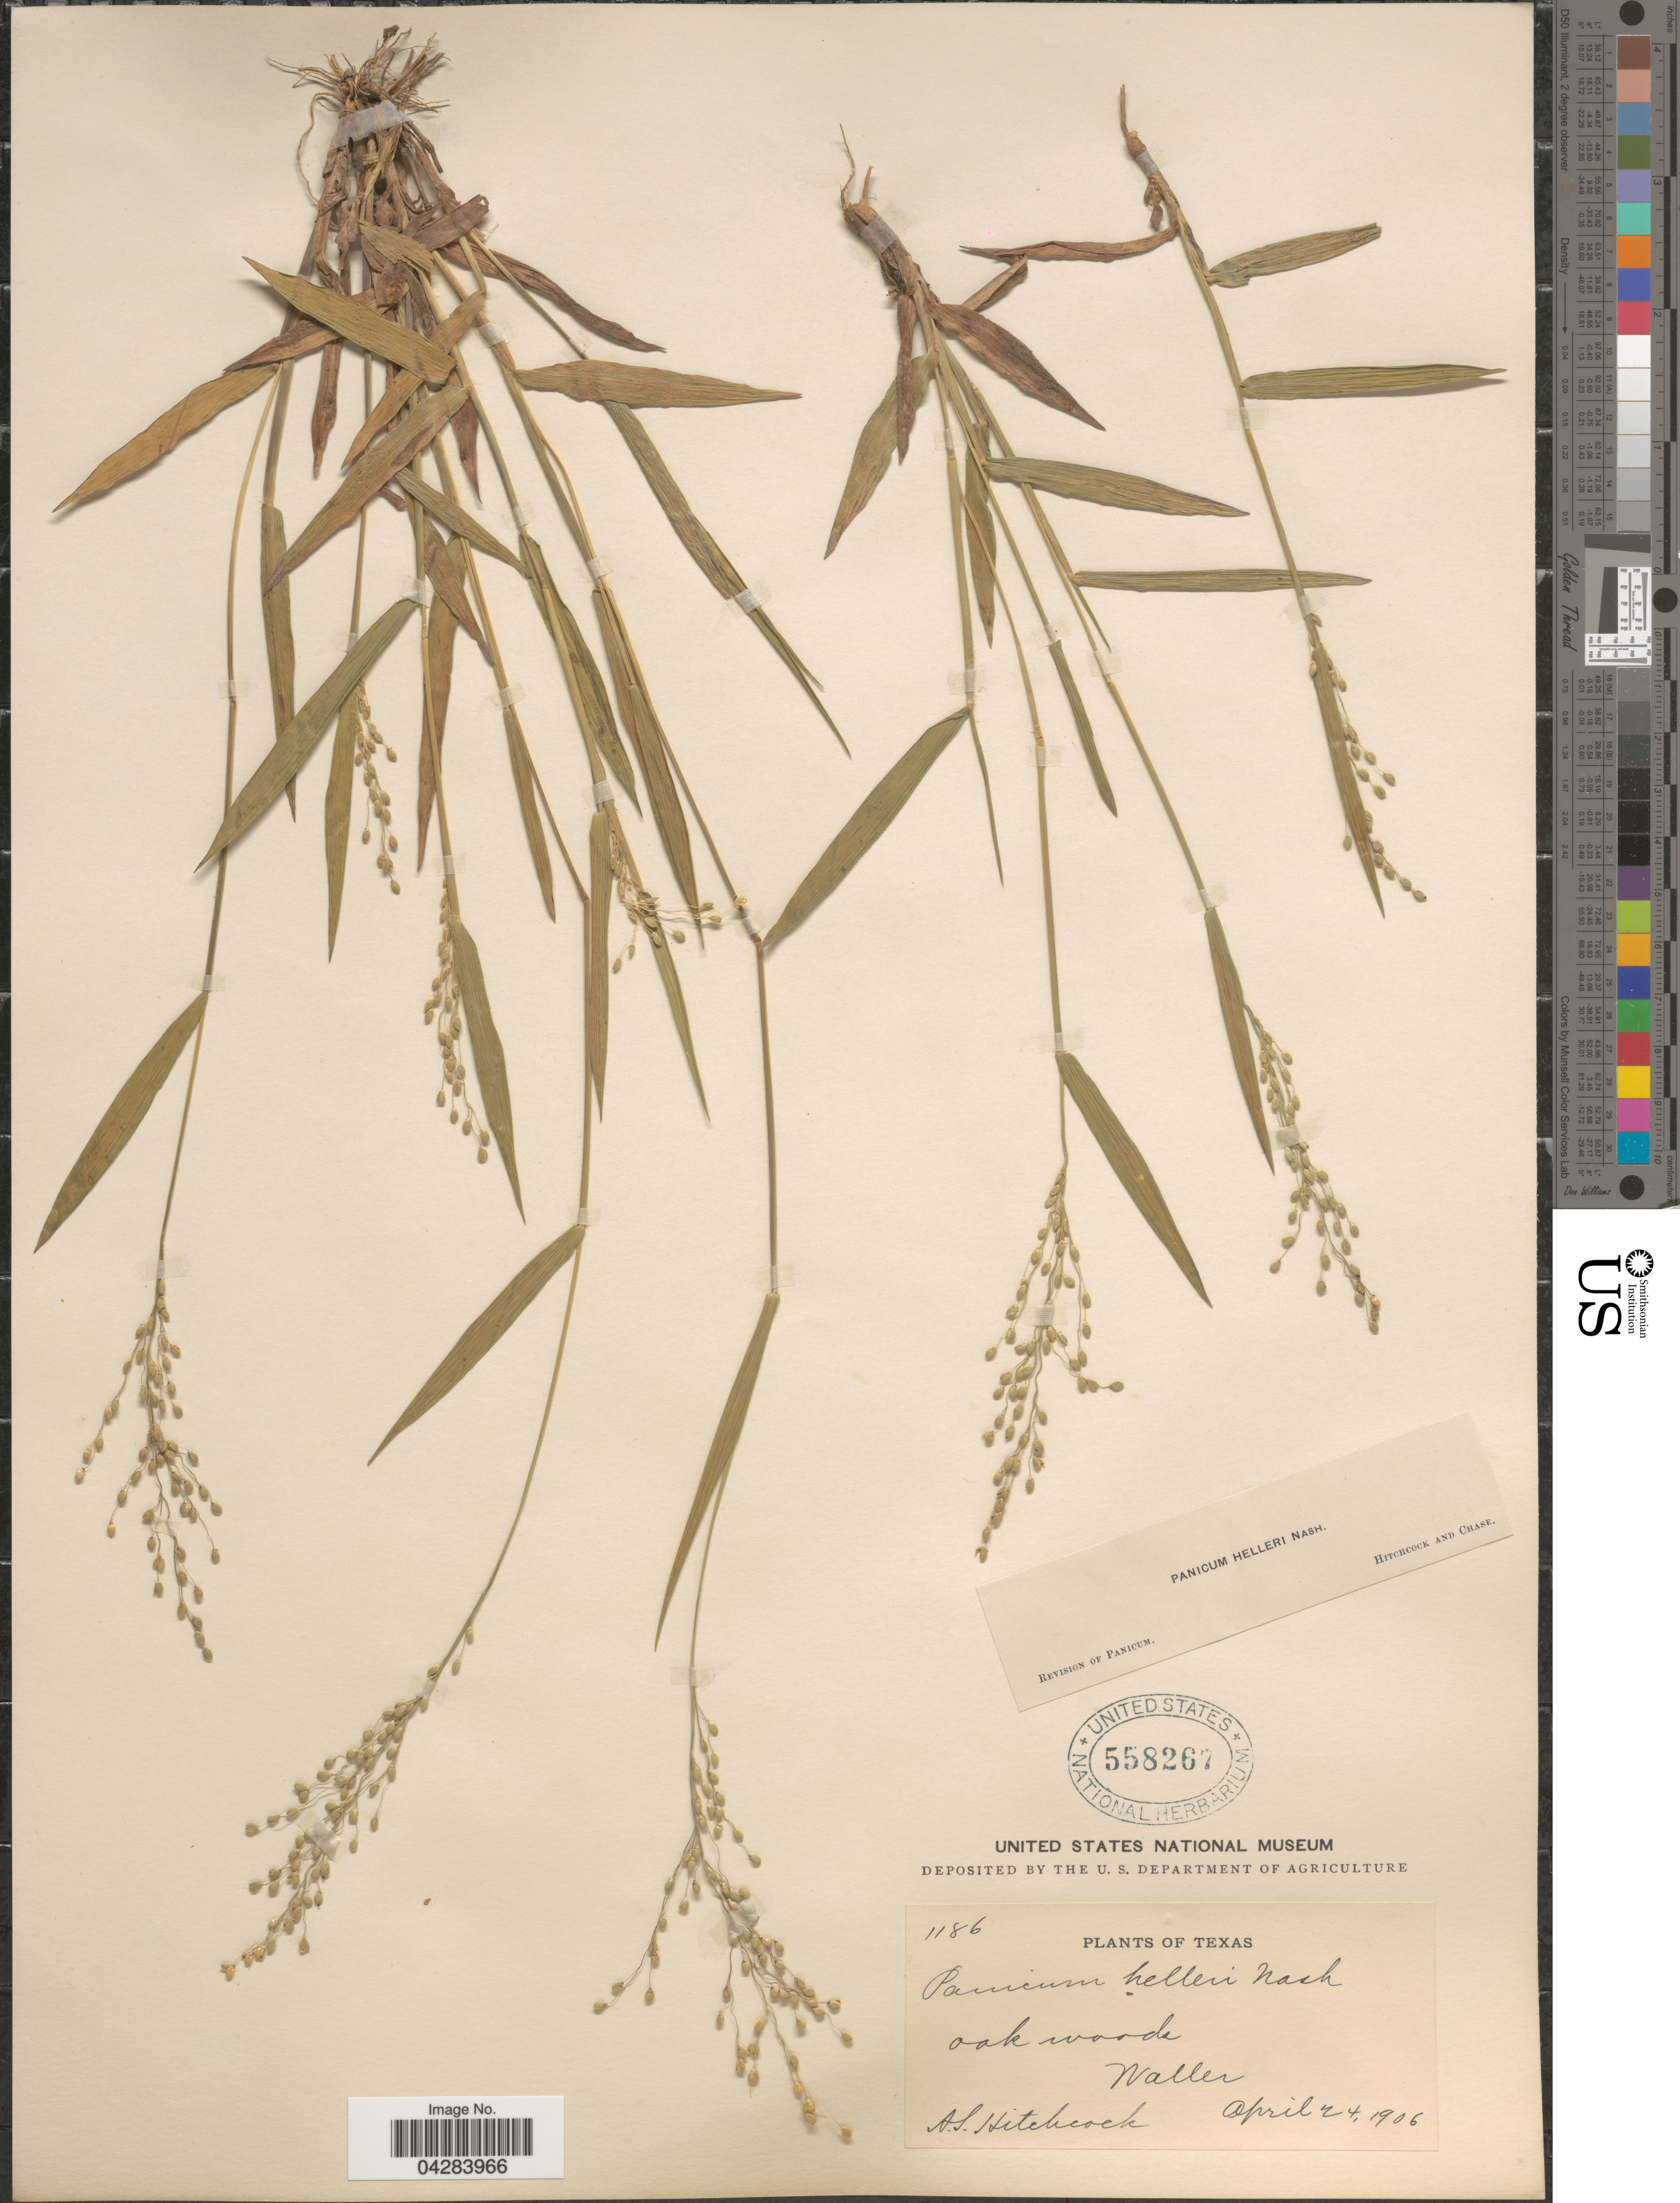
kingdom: Plantae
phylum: Tracheophyta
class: Liliopsida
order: Poales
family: Poaceae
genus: Dichanthelium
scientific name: Dichanthelium oligosanthes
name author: (Schult.) Gould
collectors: A. S. Hitchcock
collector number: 1186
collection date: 1906-04-24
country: United States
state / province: Texas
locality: Oak woods, Waller.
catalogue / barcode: US 558267